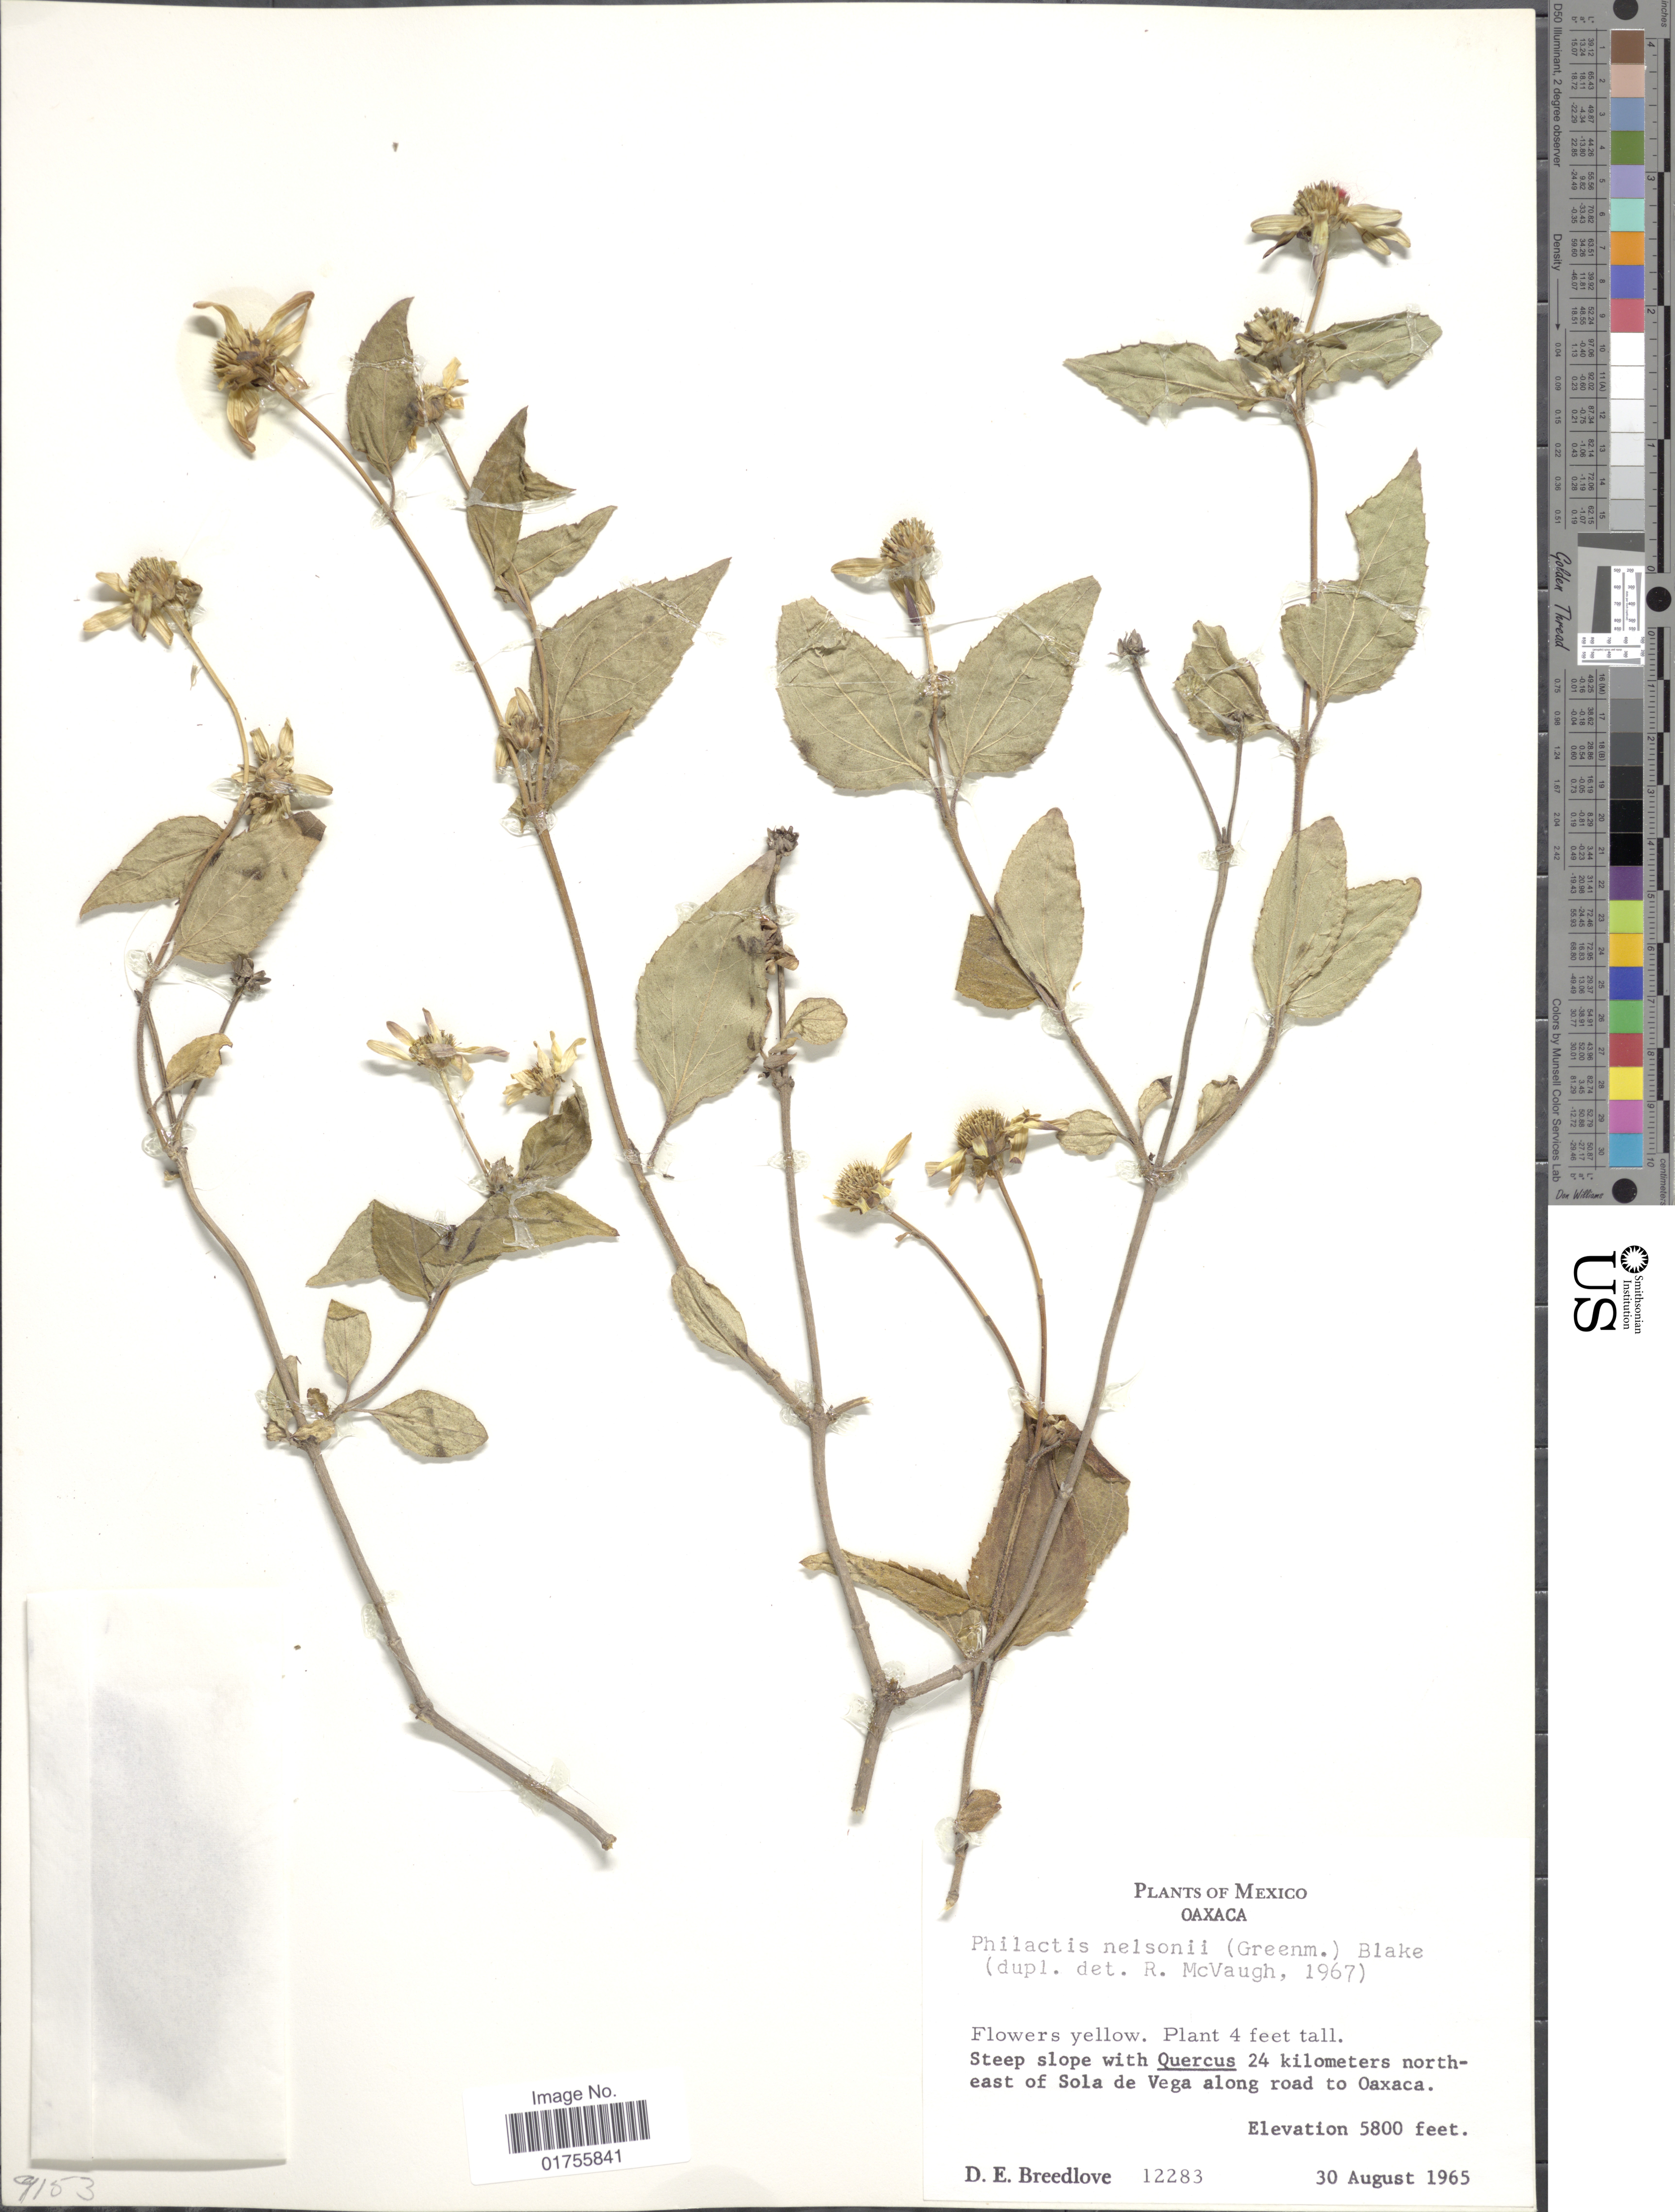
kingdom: Plantae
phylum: Tracheophyta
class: Magnoliopsida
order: Asterales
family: Asteraceae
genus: Philactis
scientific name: Philactis nelsonii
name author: (Greenm.) Blake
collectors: D. E. Breedlove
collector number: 12283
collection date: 1965-08-30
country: Mexico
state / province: Oaxaca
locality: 24 kilometers northeast of Sola de Vega along road to Oaxaca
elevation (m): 1768